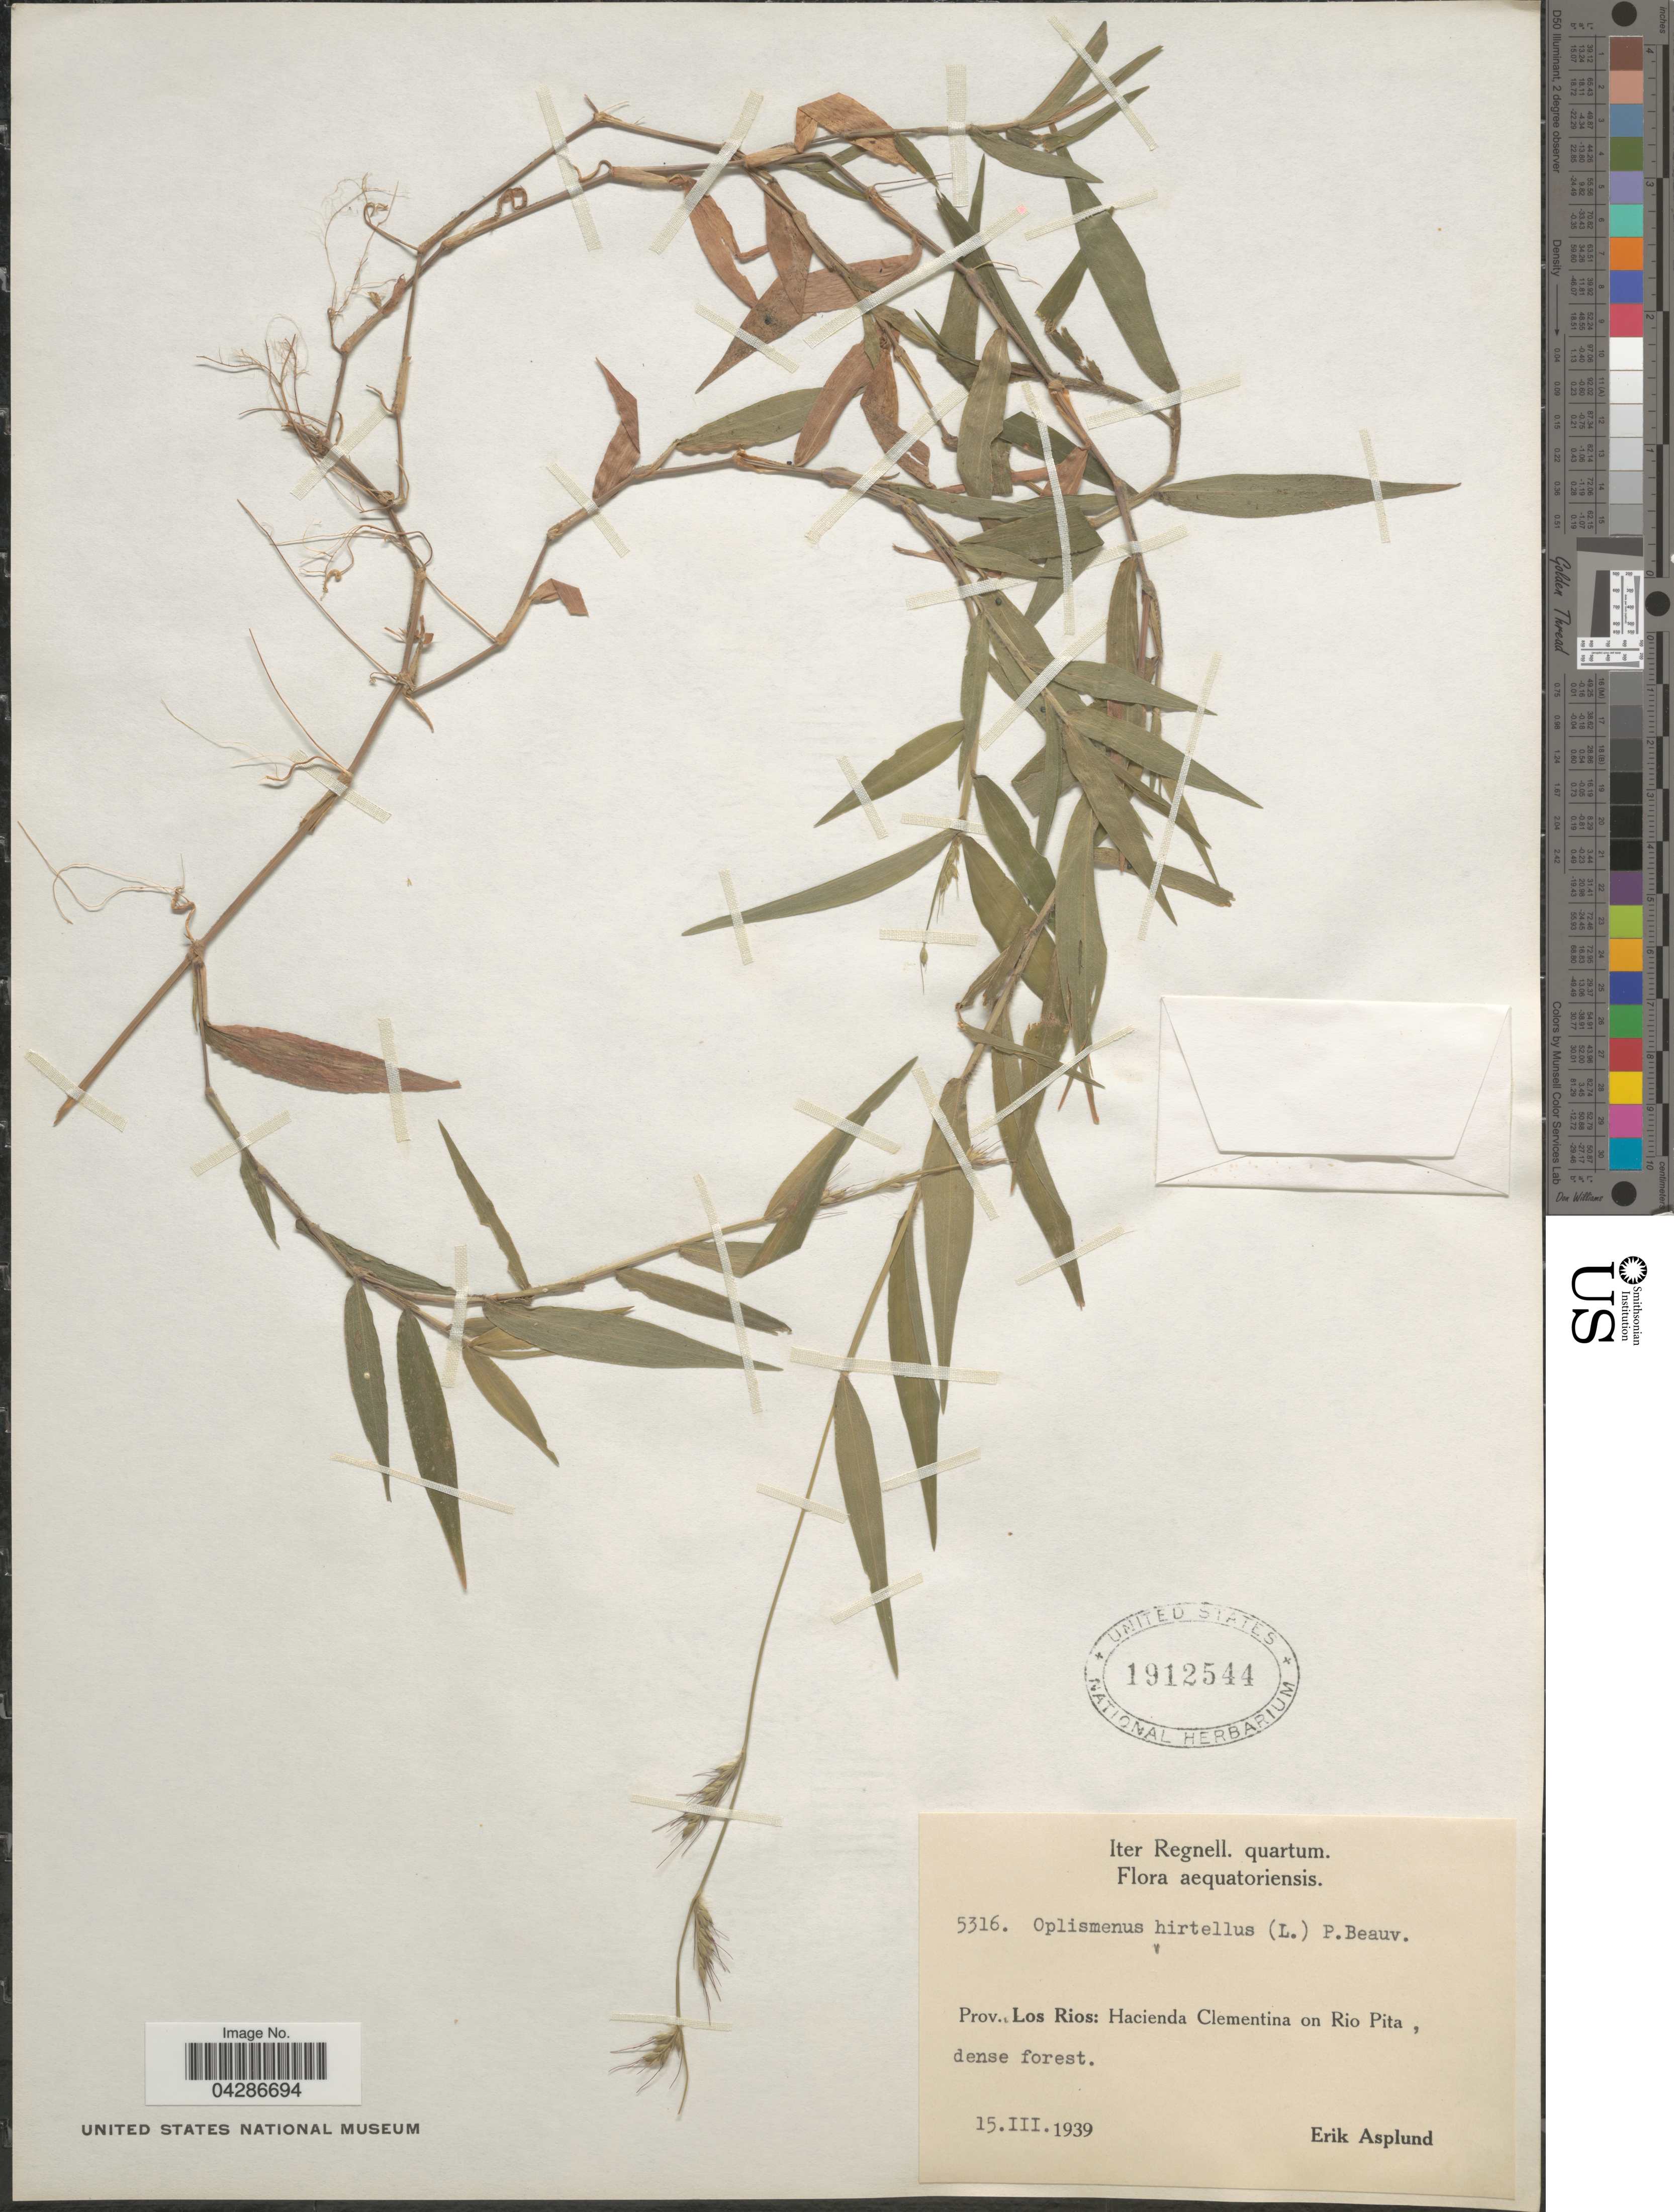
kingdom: Plantae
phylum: Tracheophyta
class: Liliopsida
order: Poales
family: Poaceae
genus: Oplismenus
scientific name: Oplismenus hirtellus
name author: (L.) P. Beauv.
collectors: E. Asplund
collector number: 5316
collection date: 1939-03-15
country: Ecuador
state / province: Los Ríos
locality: Iter Regnell. quartum. Hacienda Clementina on Rio Pita.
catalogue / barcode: US 1912544